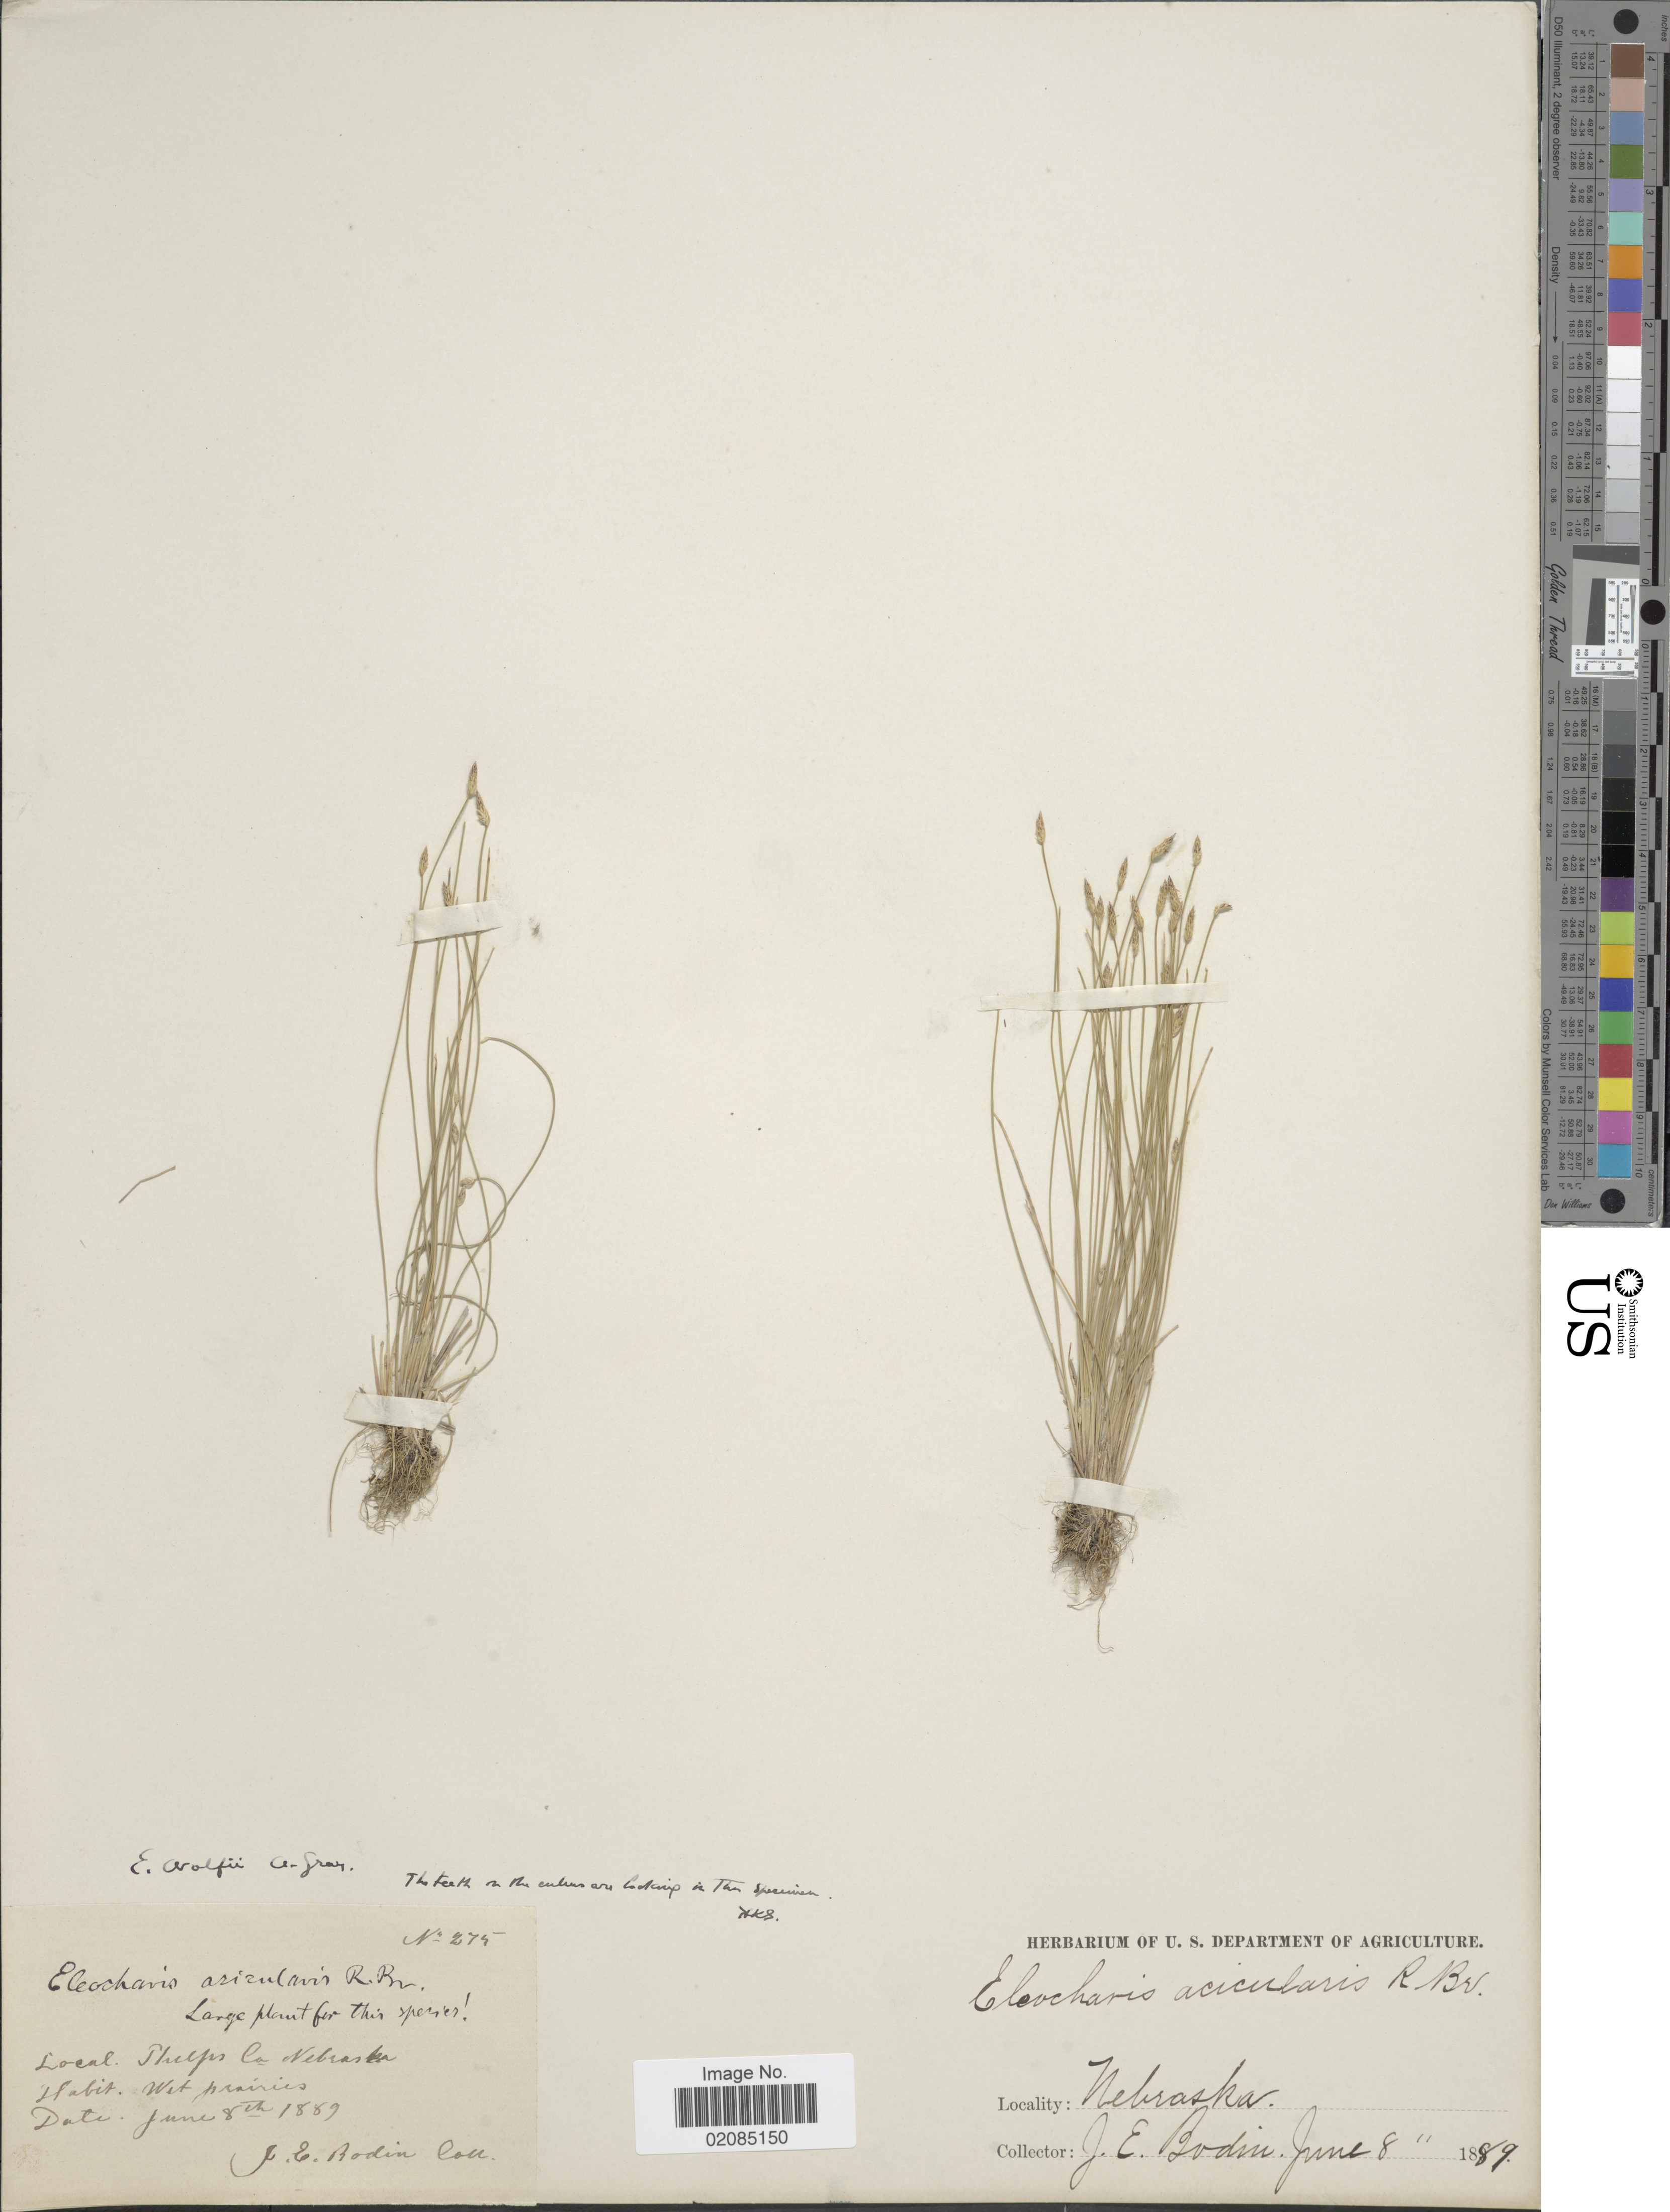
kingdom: Plantae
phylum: Tracheophyta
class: Liliopsida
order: Poales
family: Cyperaceae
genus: Eleocharis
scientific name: Eleocharis wolfii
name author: (A. Gray) A. Gray ex Britton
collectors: J. E. Bodin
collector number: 275*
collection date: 1889-06-08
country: United States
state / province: Nebraska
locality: Phelps Co, wet prairies.